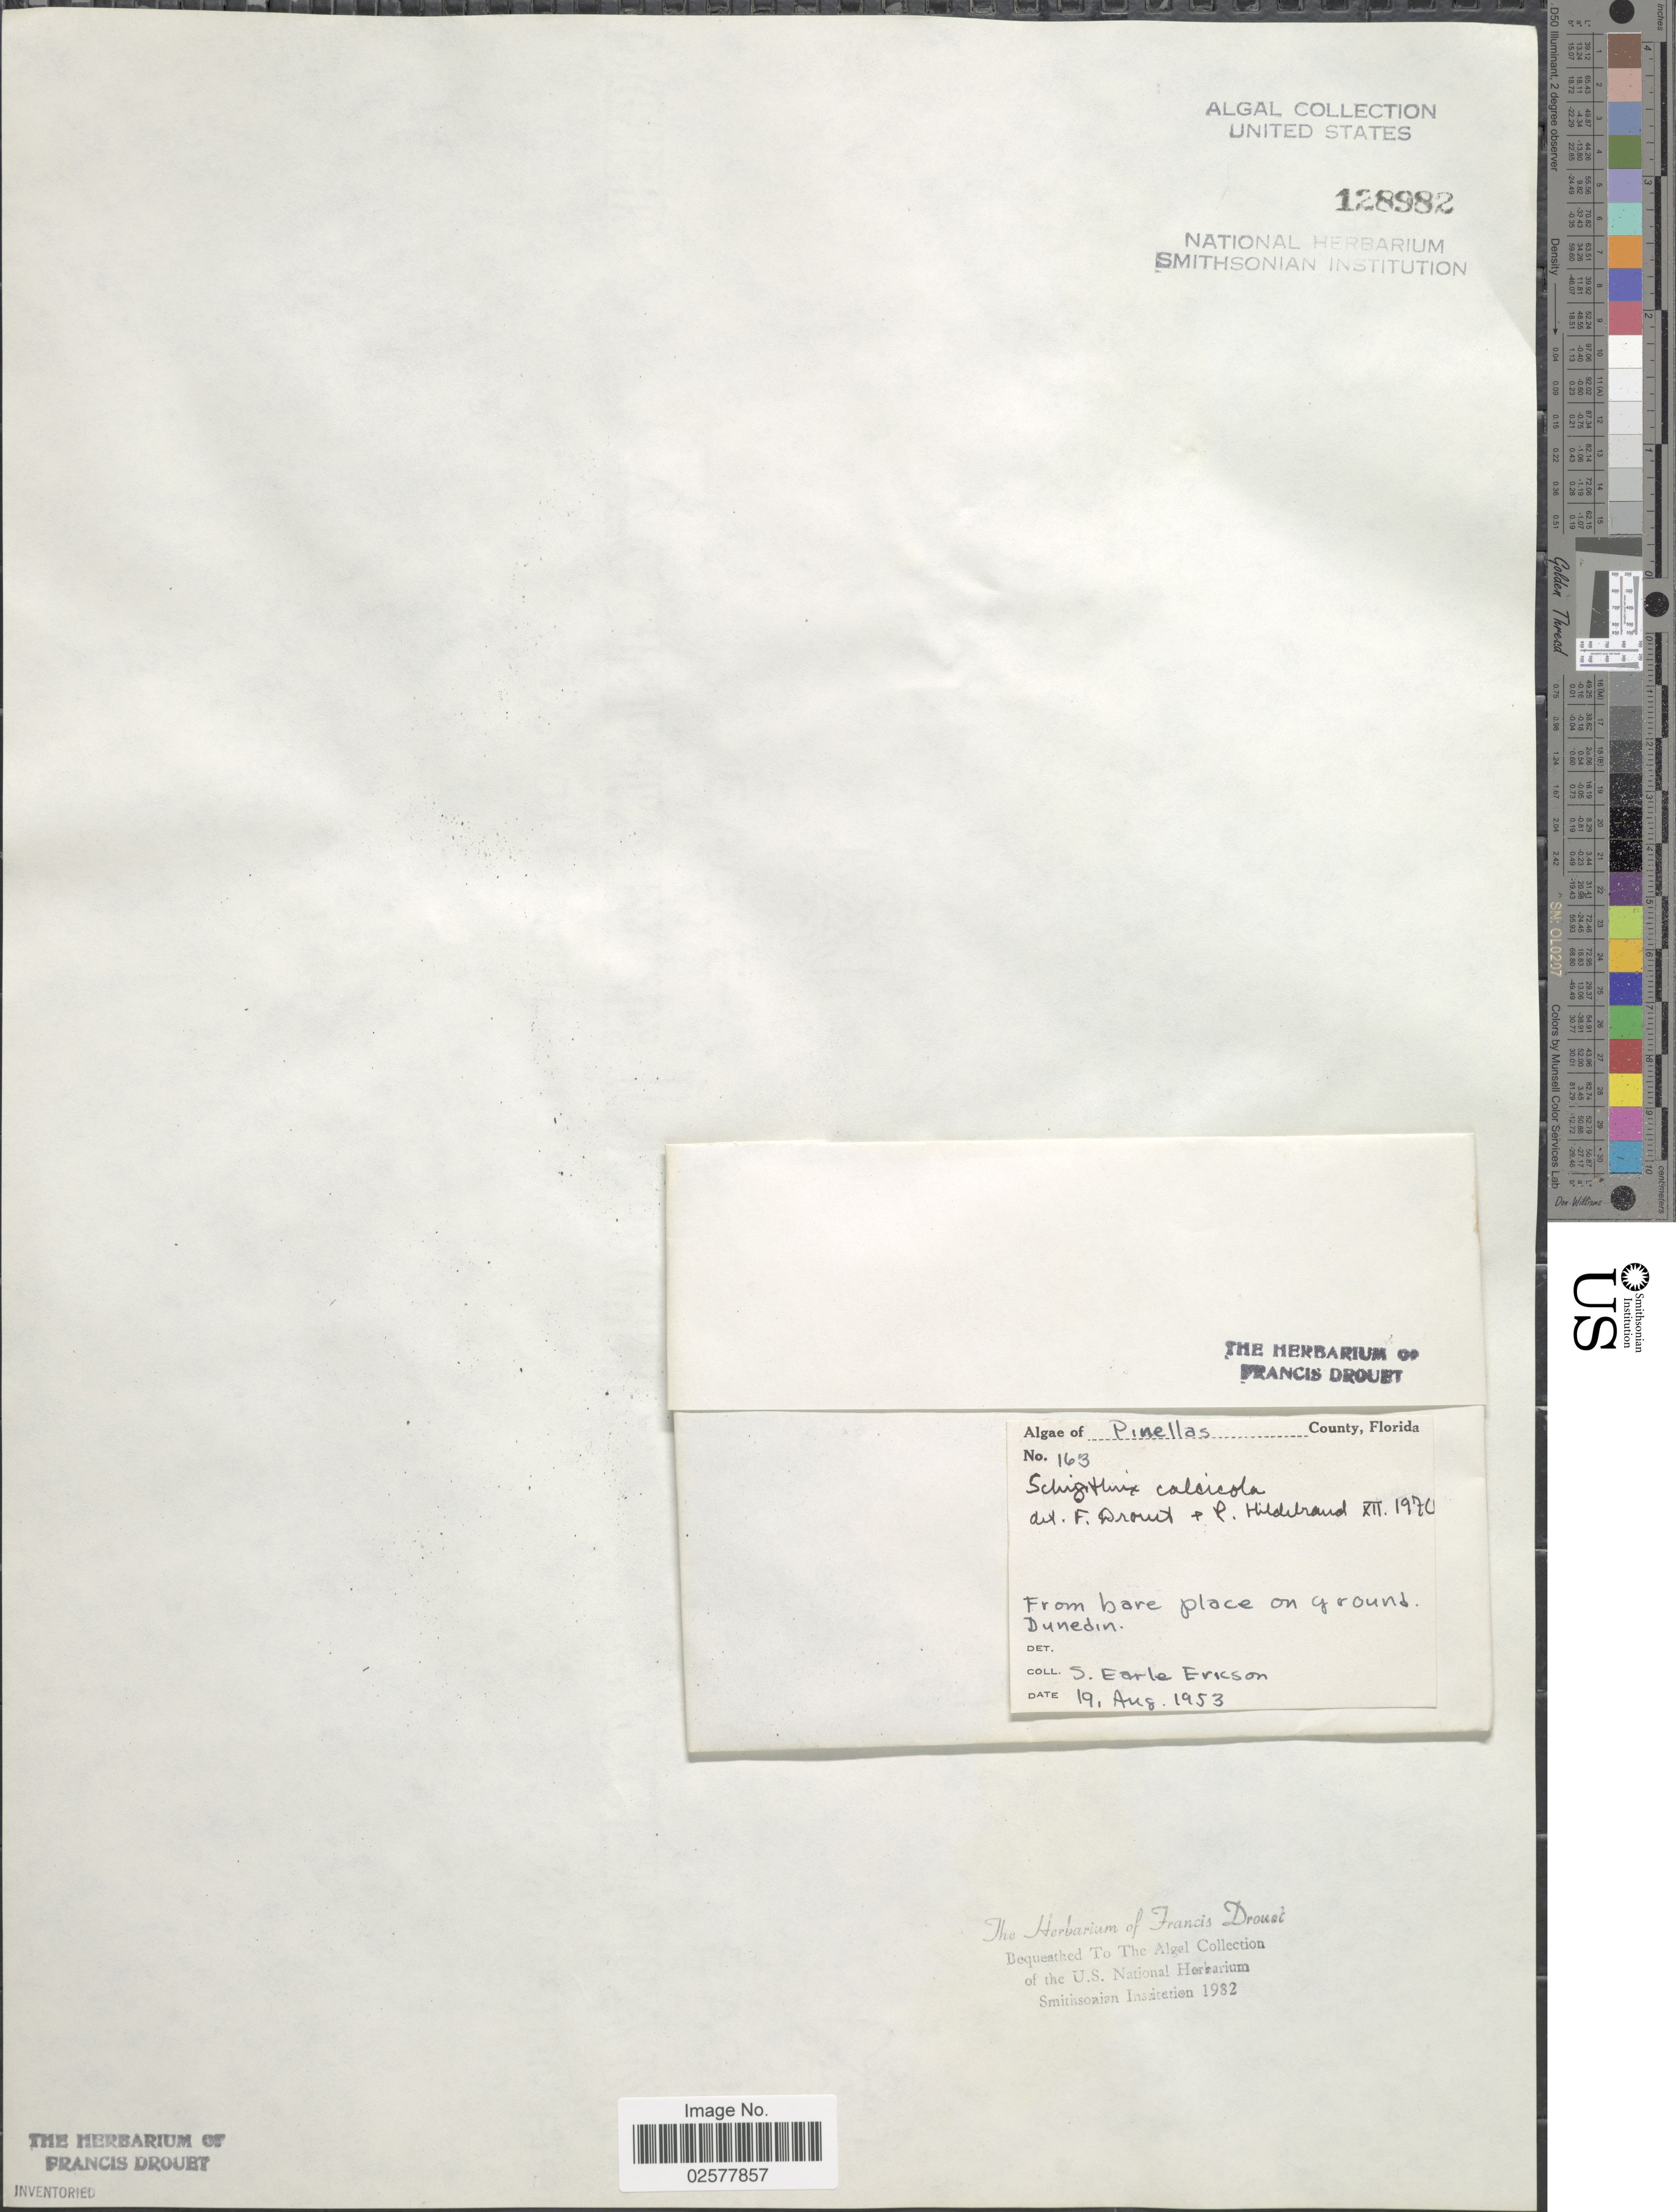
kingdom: Bacteria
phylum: Cyanobacteria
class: Cyanobacteriia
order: Leptolyngbyales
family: Trichocoleusaceae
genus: Schizothrix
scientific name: Schizothrix calcicola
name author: Gomont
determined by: Drouet, F. E.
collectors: S. A. Earle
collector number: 163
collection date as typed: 19 Aug 1953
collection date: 1953-08-19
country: United States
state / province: Florida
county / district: Pinellas County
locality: Dunedin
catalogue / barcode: US 128982